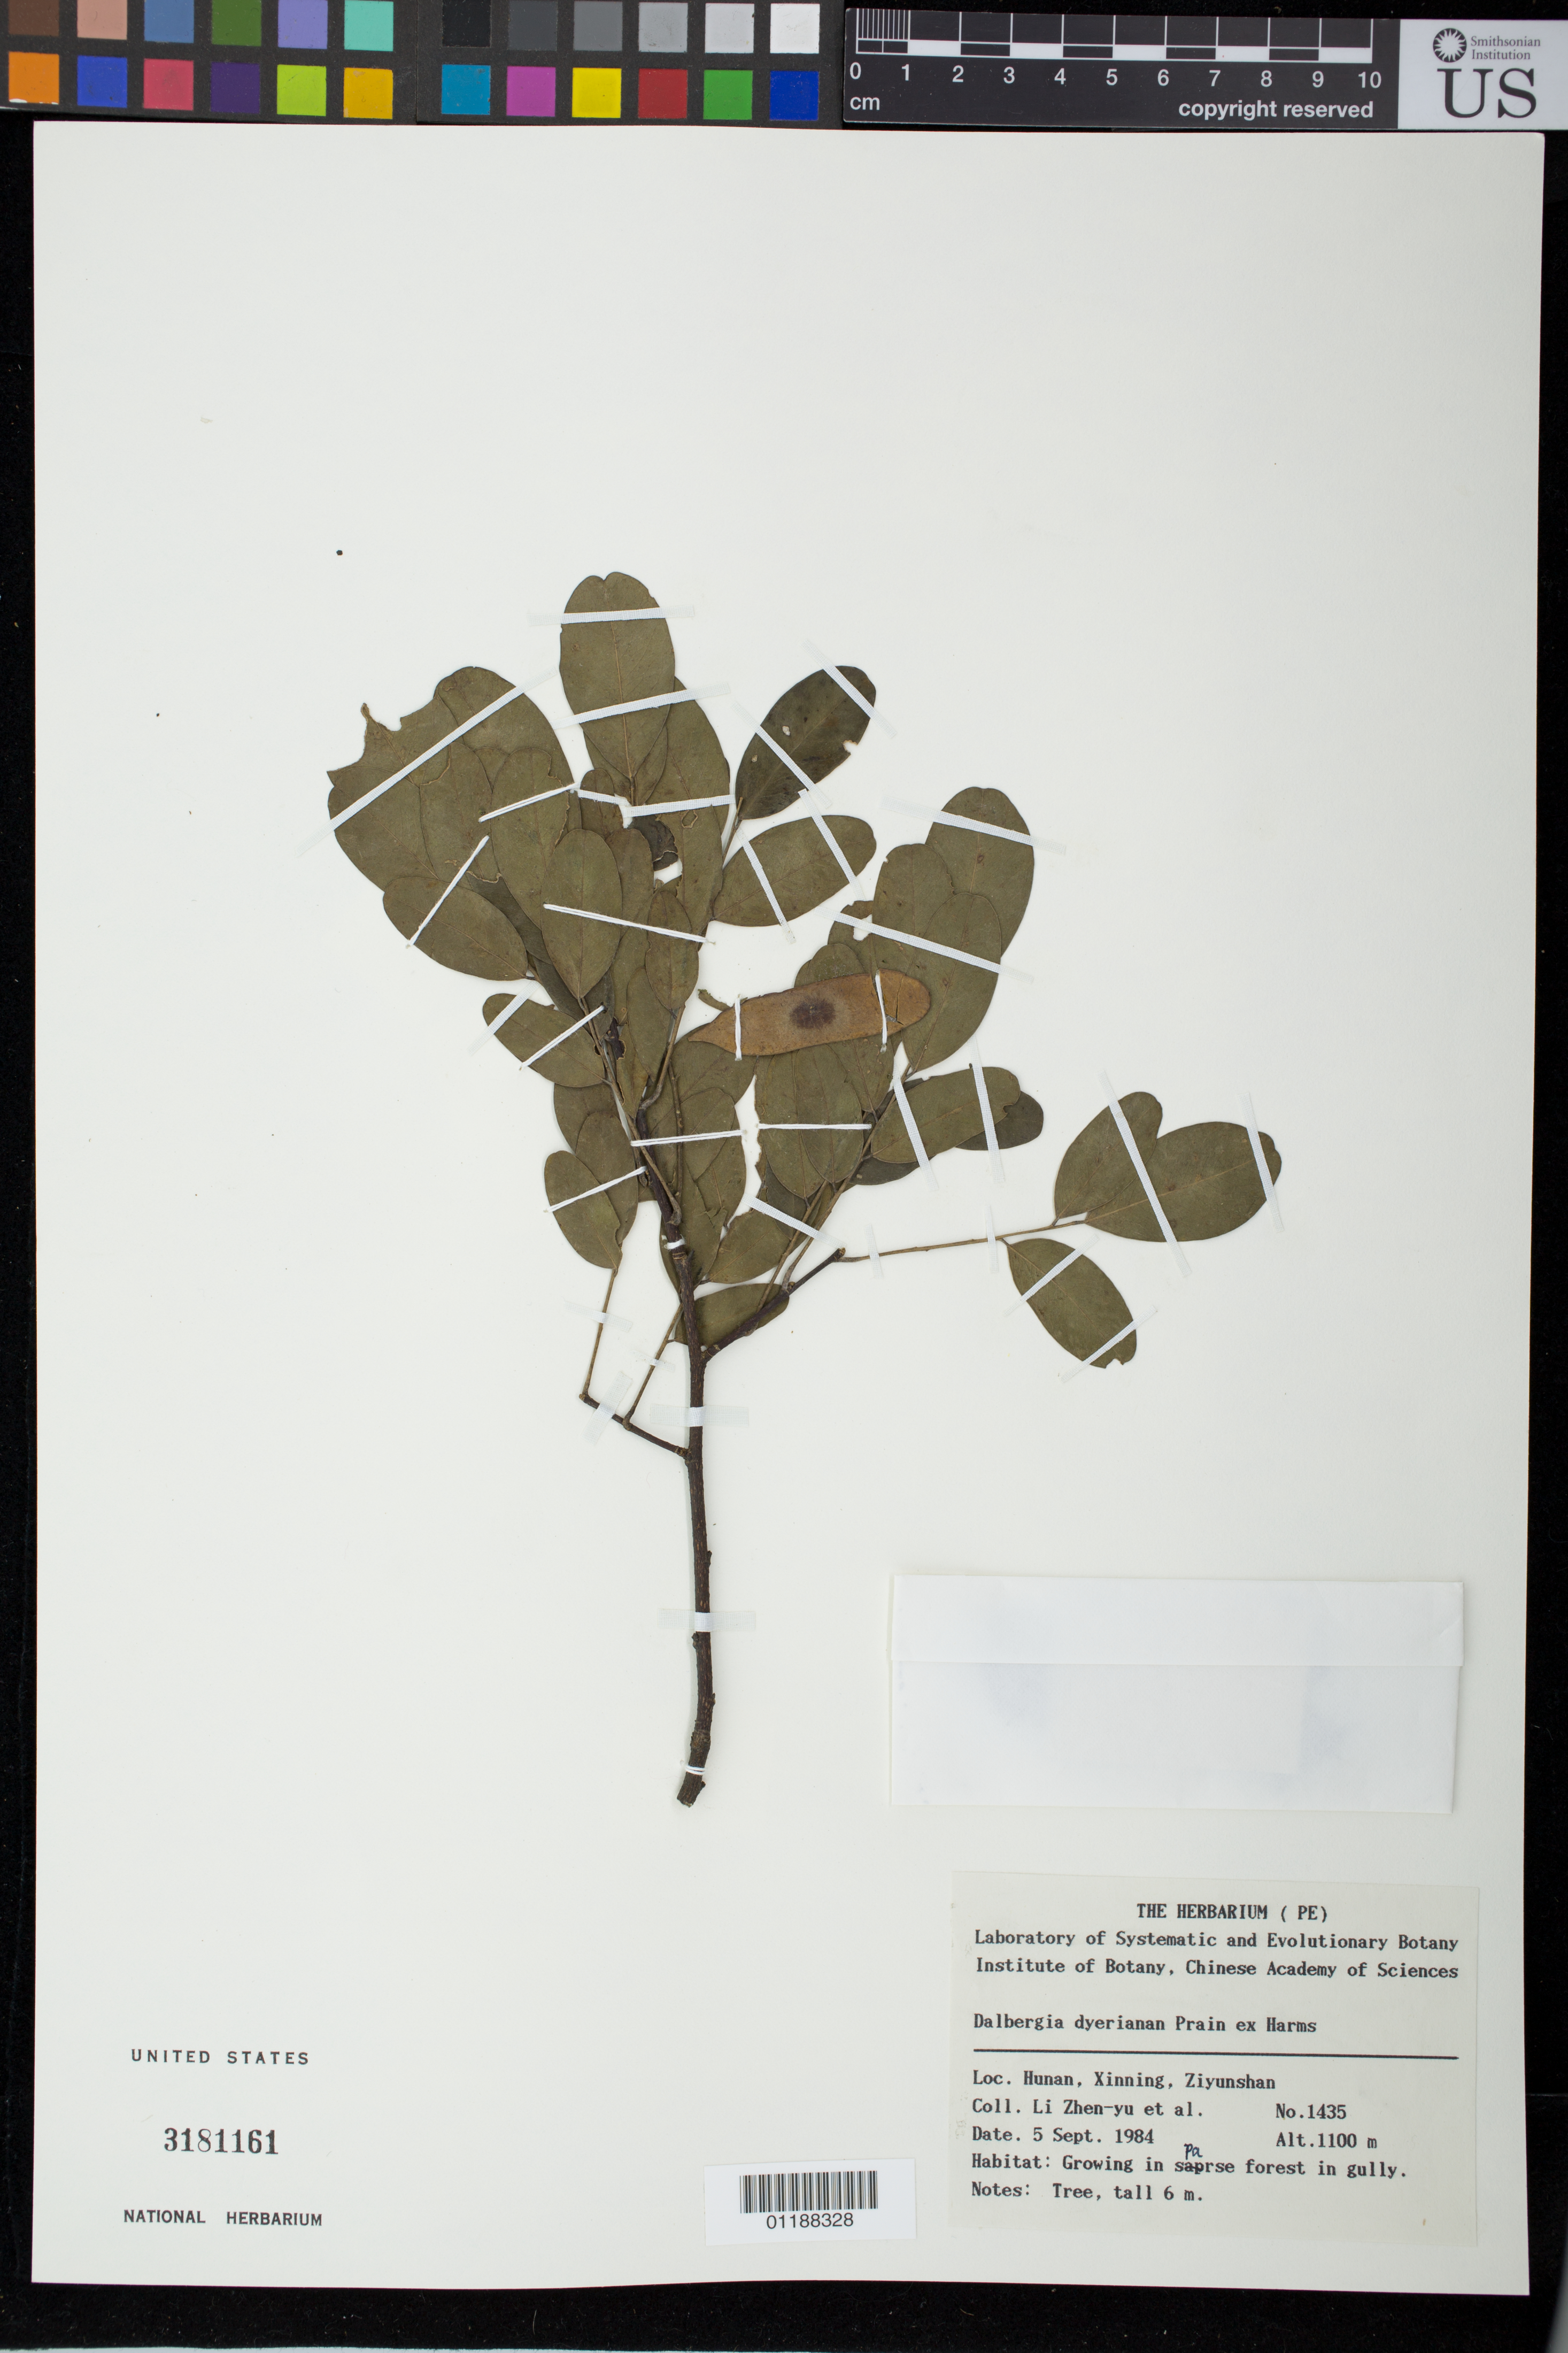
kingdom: Plantae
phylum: Tracheophyta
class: Magnoliopsida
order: Fabales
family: Fabaceae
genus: Dalbergia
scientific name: Dalbergia dyeriana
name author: B. Harms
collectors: Z. Y. Li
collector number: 1435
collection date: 1984-09-05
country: China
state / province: Hunan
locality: Xinning, Ziyunshan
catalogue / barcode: US 3181161